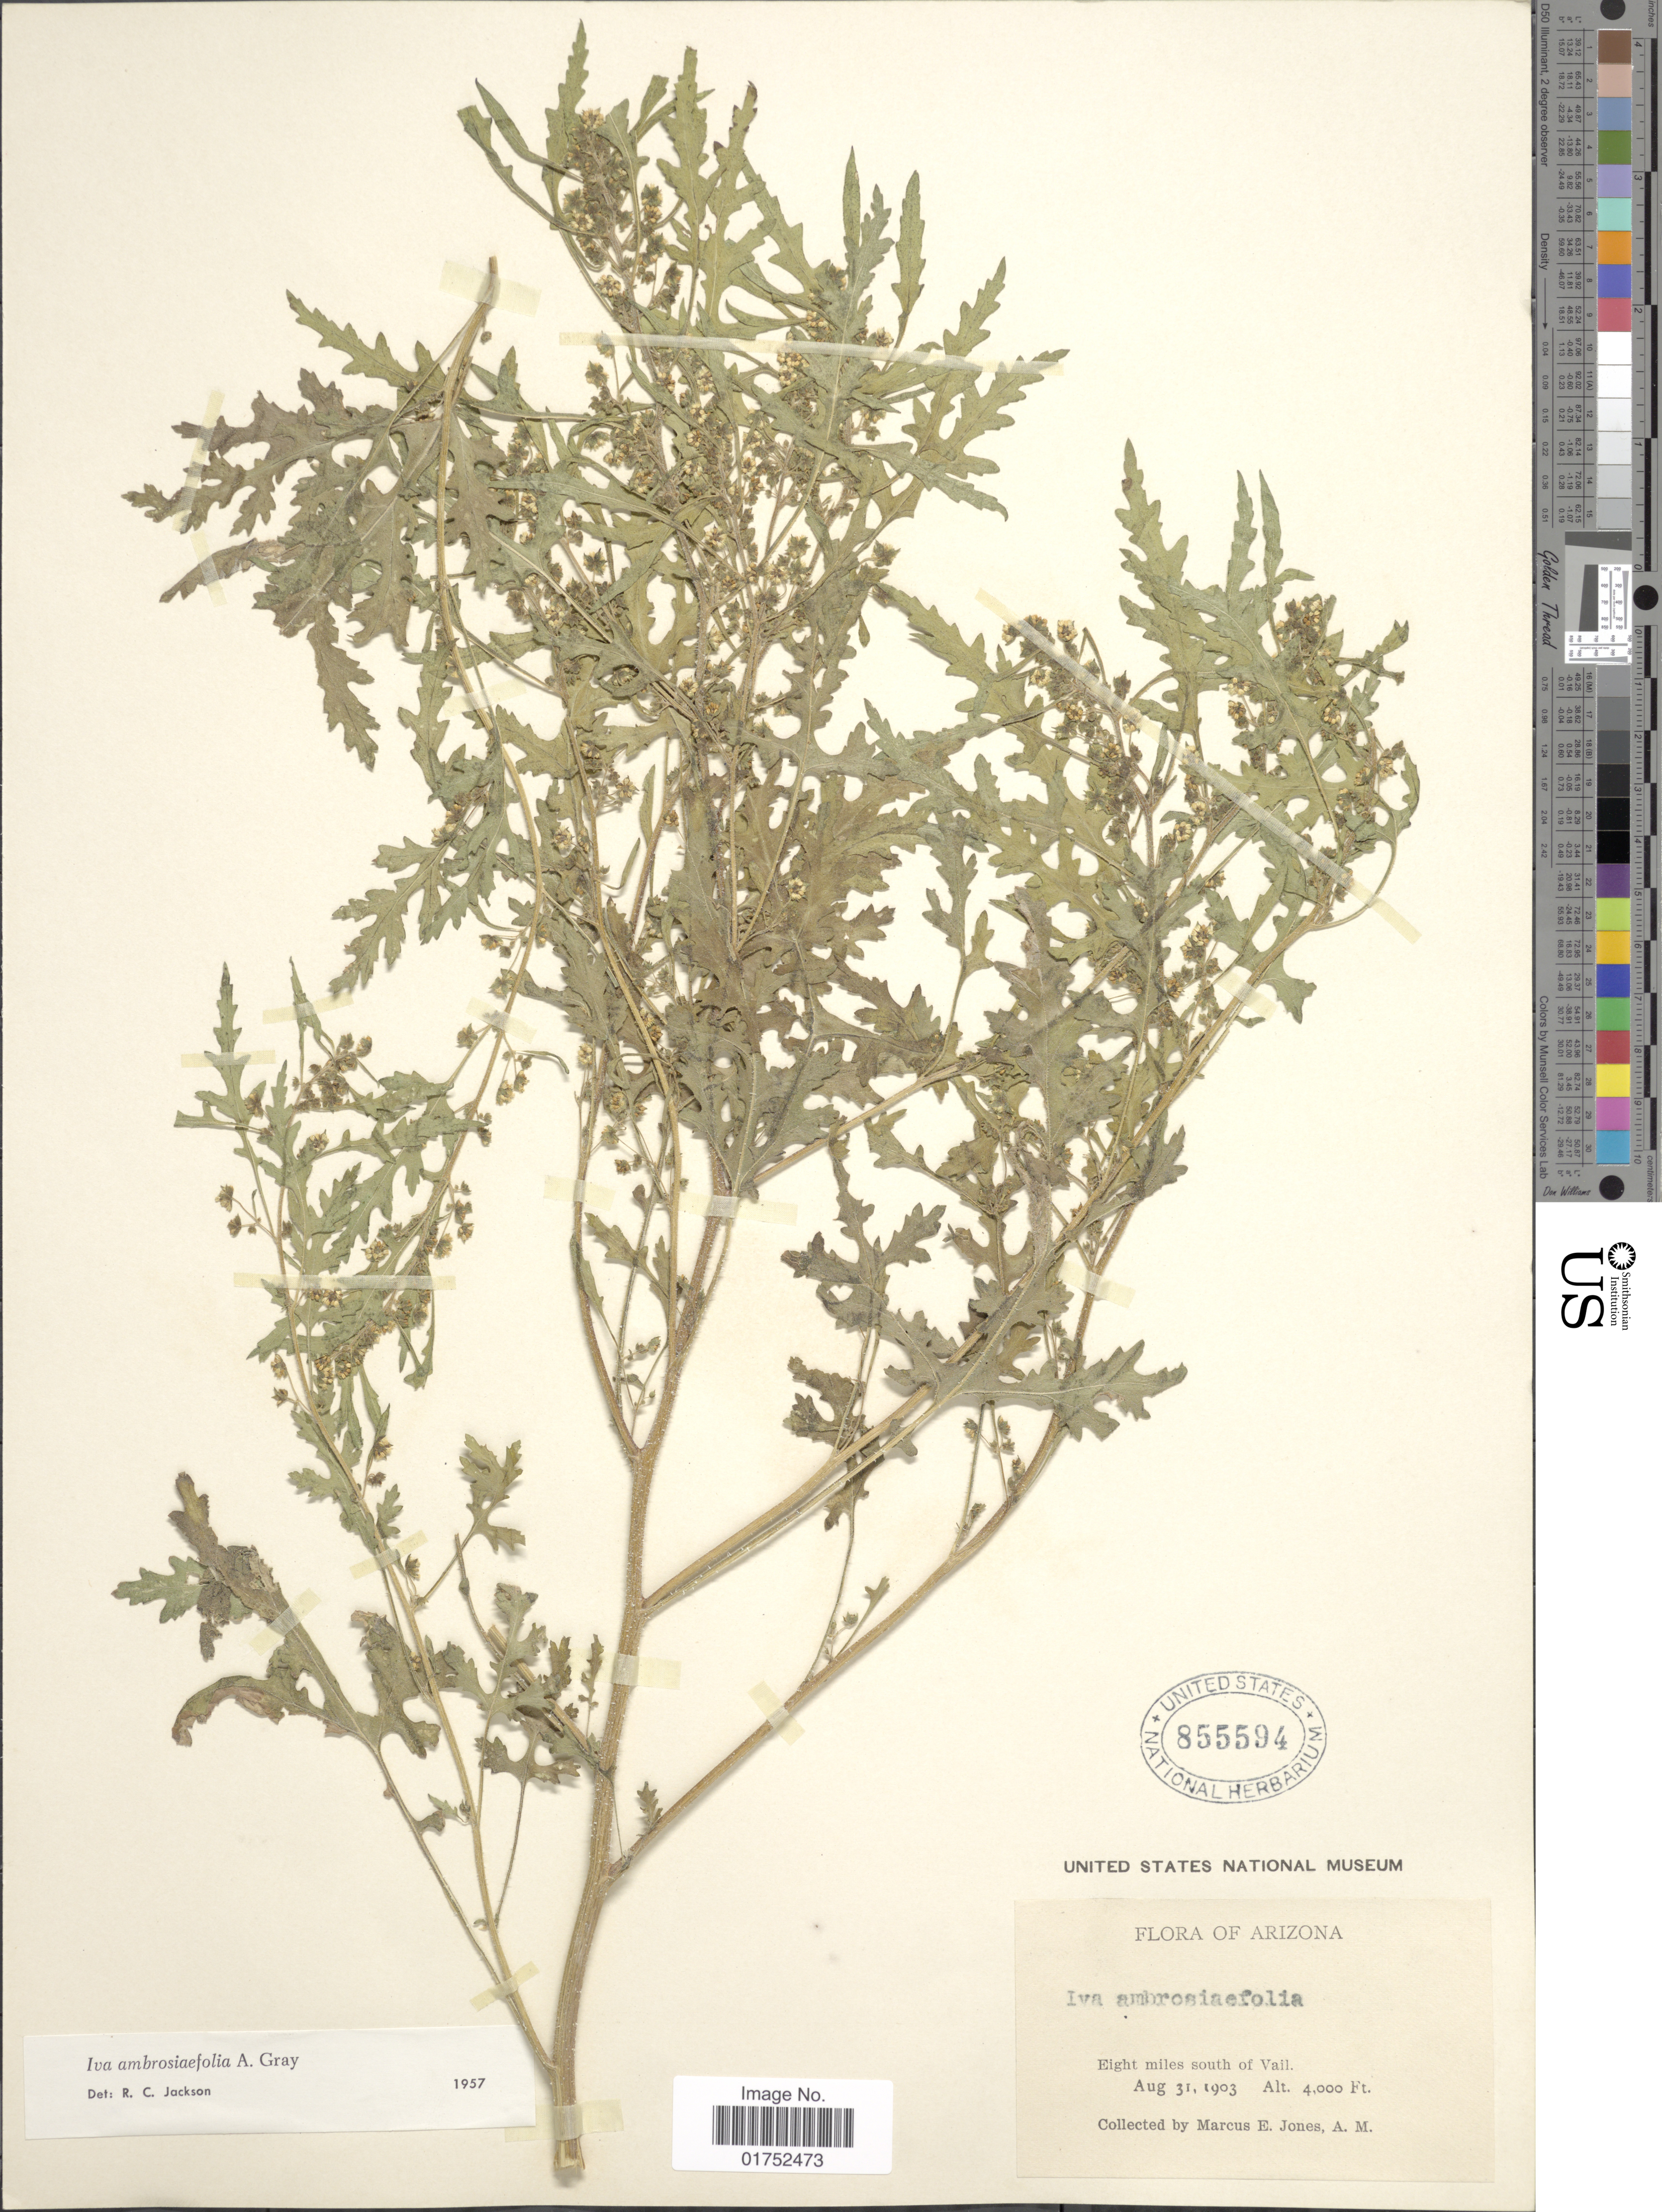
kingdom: Plantae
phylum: Tracheophyta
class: Magnoliopsida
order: Asterales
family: Asteraceae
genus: Iva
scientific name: Iva ambrosiifolia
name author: (A. Gray) A. Gray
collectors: M. E. Jones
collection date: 1903-08-31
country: United States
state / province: Arizona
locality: Eight miles south of Vail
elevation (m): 1219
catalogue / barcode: US 855594